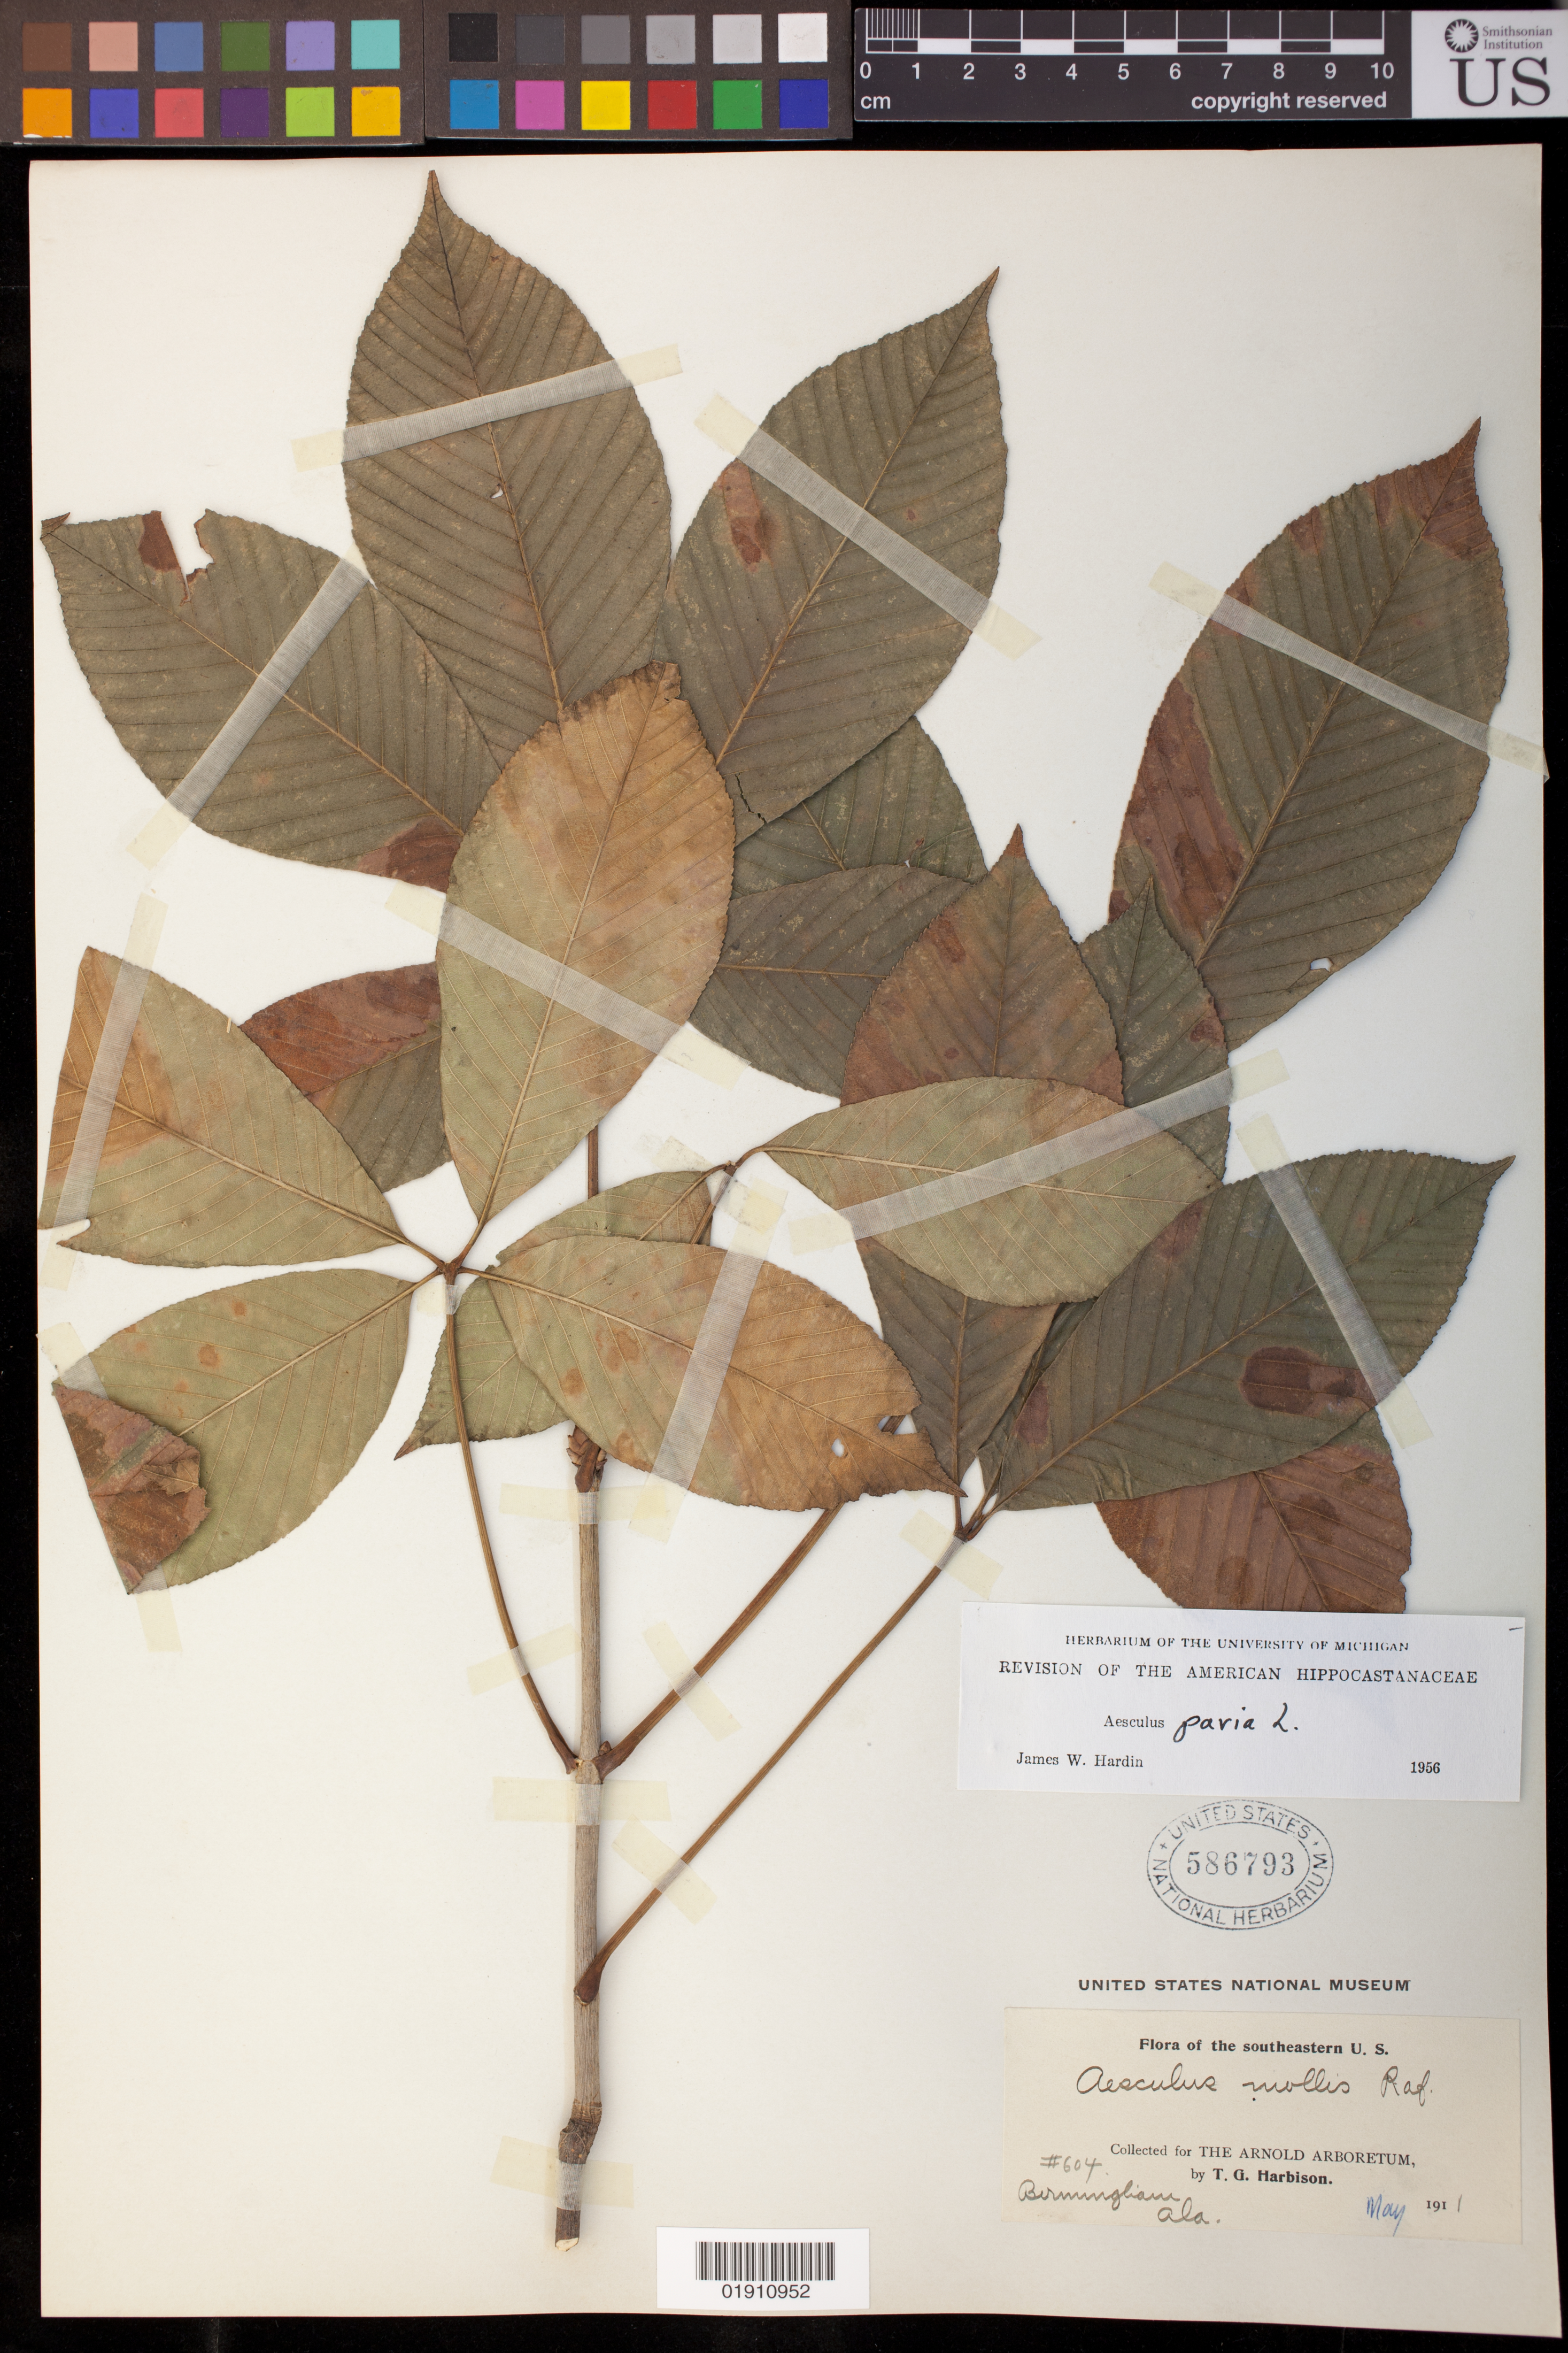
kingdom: Plantae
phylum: Tracheophyta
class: Magnoliopsida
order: Sapindales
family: Sapindaceae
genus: Aesculus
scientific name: Aesculus pavia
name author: L.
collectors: T. Harbison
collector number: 604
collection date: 1911-05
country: United States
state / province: Alabama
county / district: Jefferson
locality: Birmingham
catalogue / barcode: US 586793